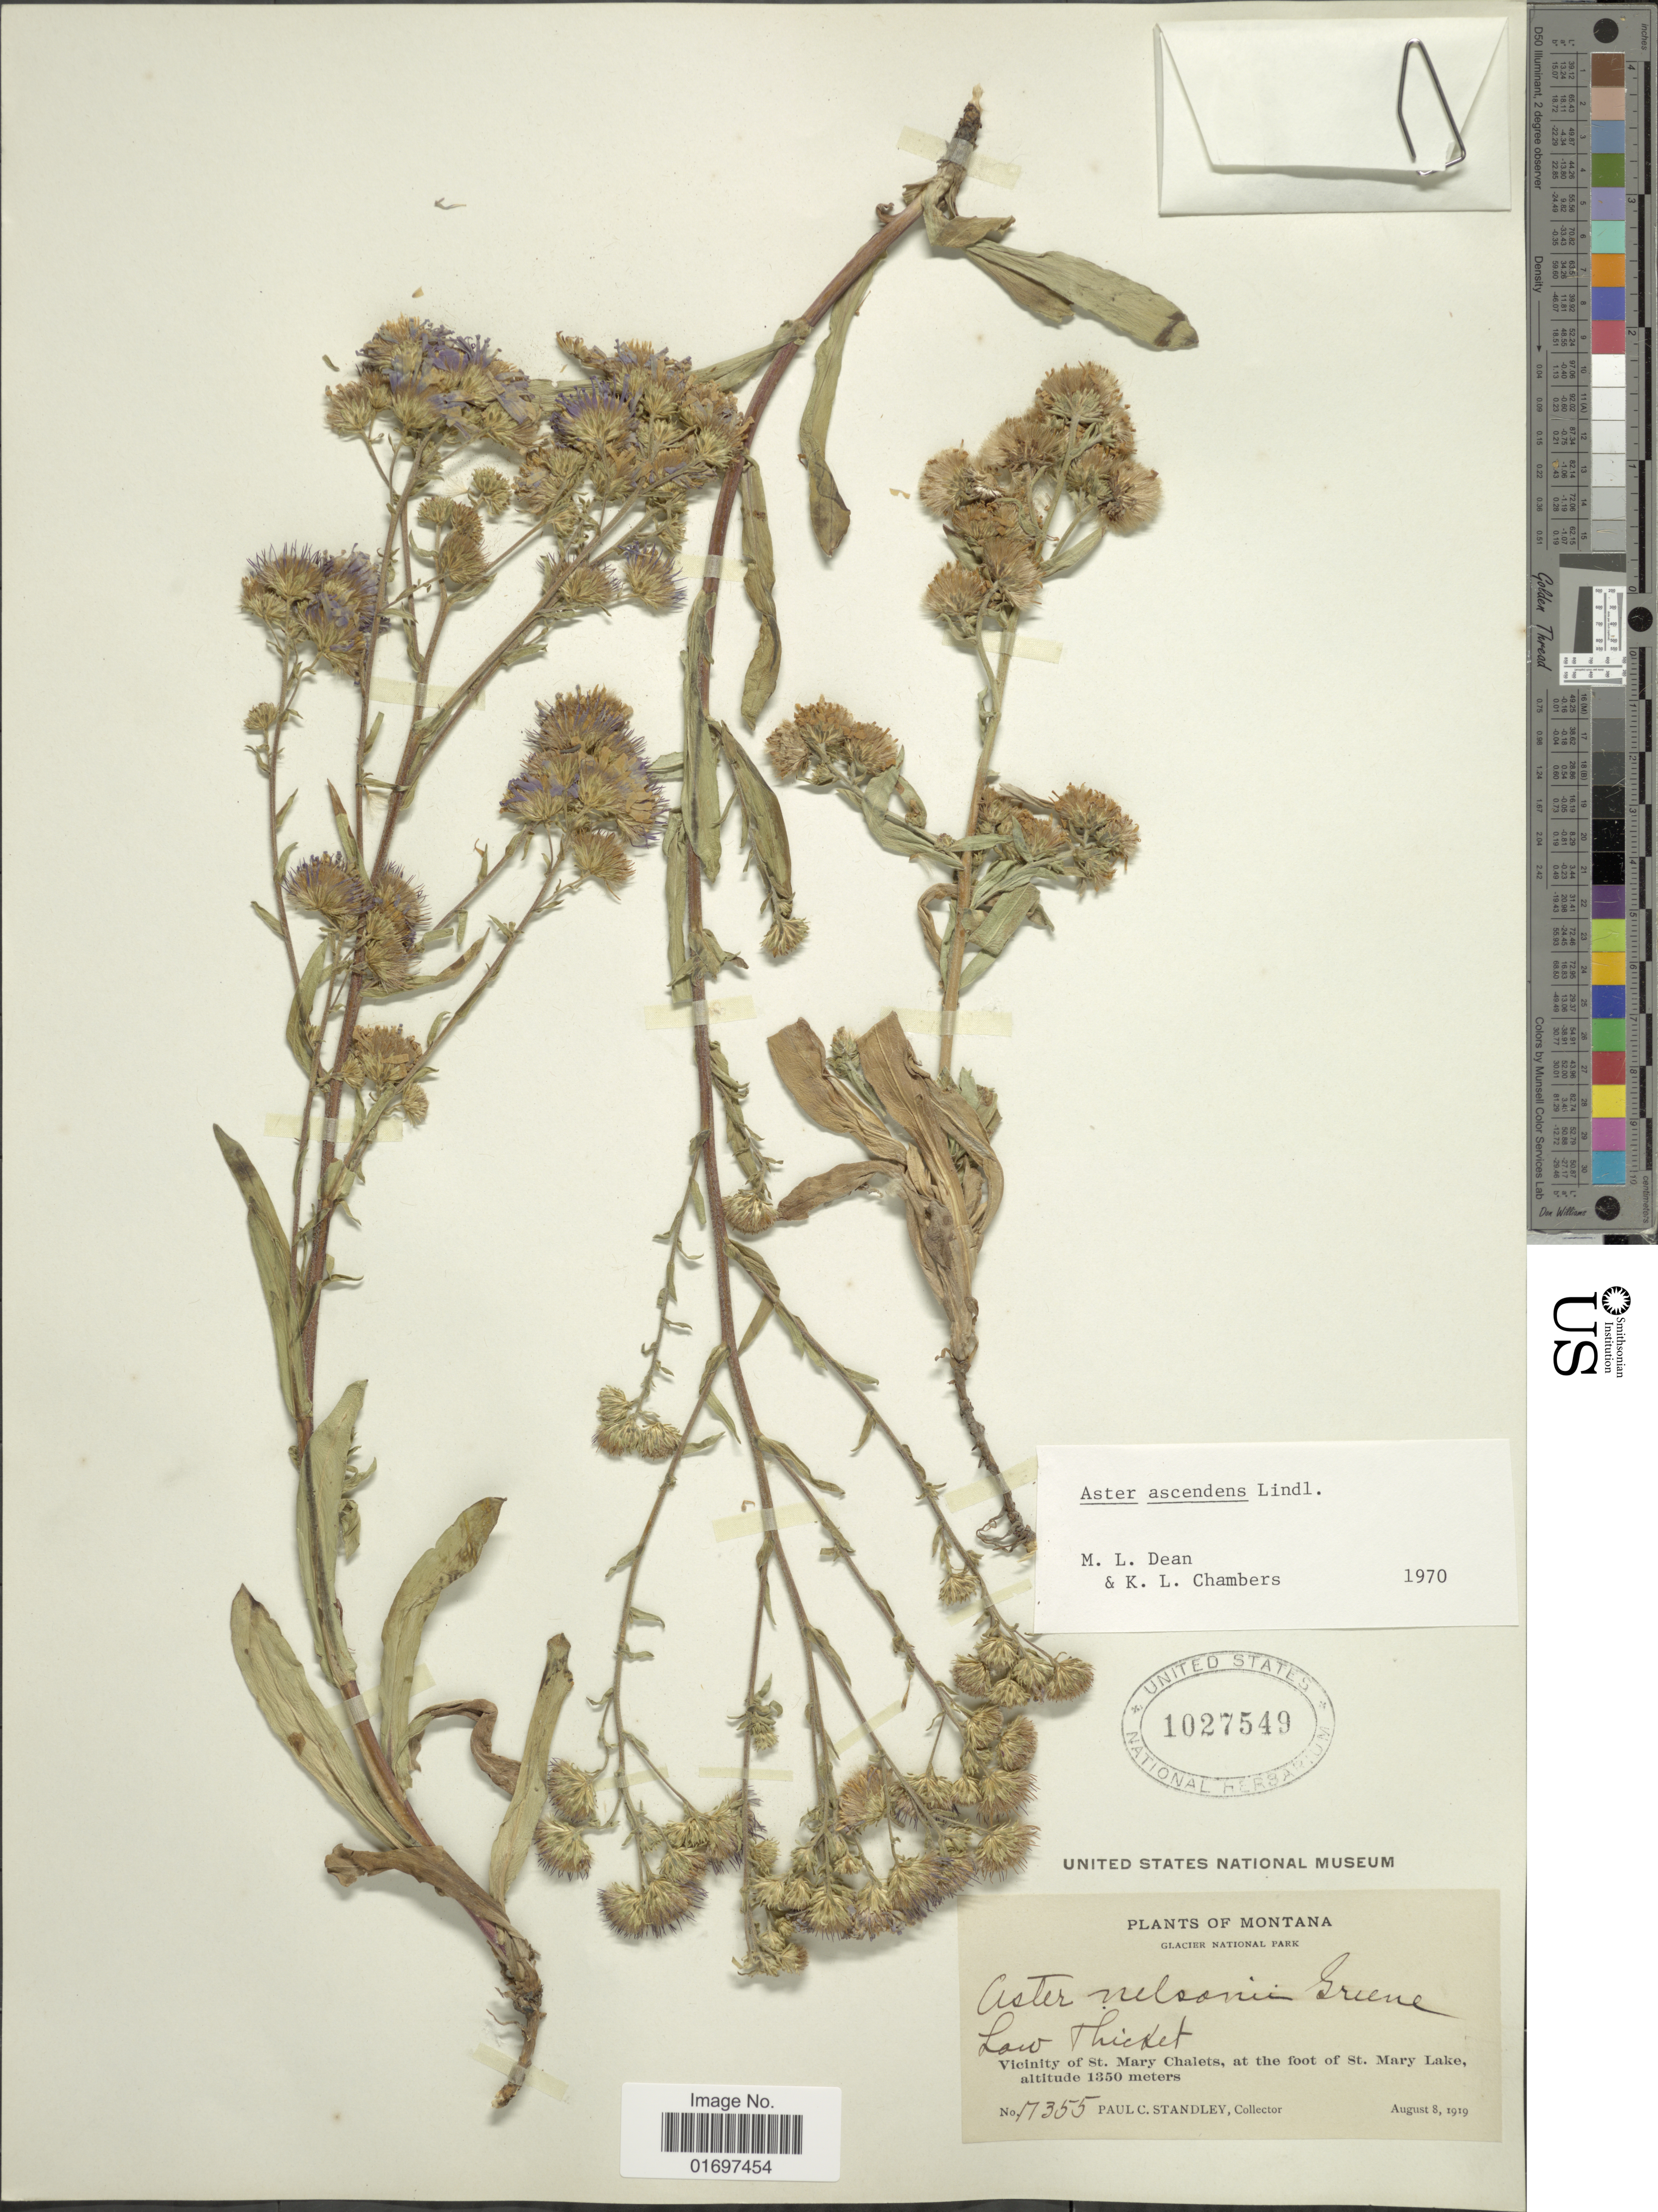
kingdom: Plantae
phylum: Tracheophyta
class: Magnoliopsida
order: Asterales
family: Asteraceae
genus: Symphyotrichum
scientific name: Symphyotrichum ascendens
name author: (Lindl.) G.L. Nesom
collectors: P. C. Standley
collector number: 17355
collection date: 1919-08-08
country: United States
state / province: Montana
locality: Montana. Glacier National Park. Low Thicket. Vicinity of St. Mary Chalets, at the foot of St. Mary Lake.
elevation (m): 1350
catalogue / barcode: US 1027549